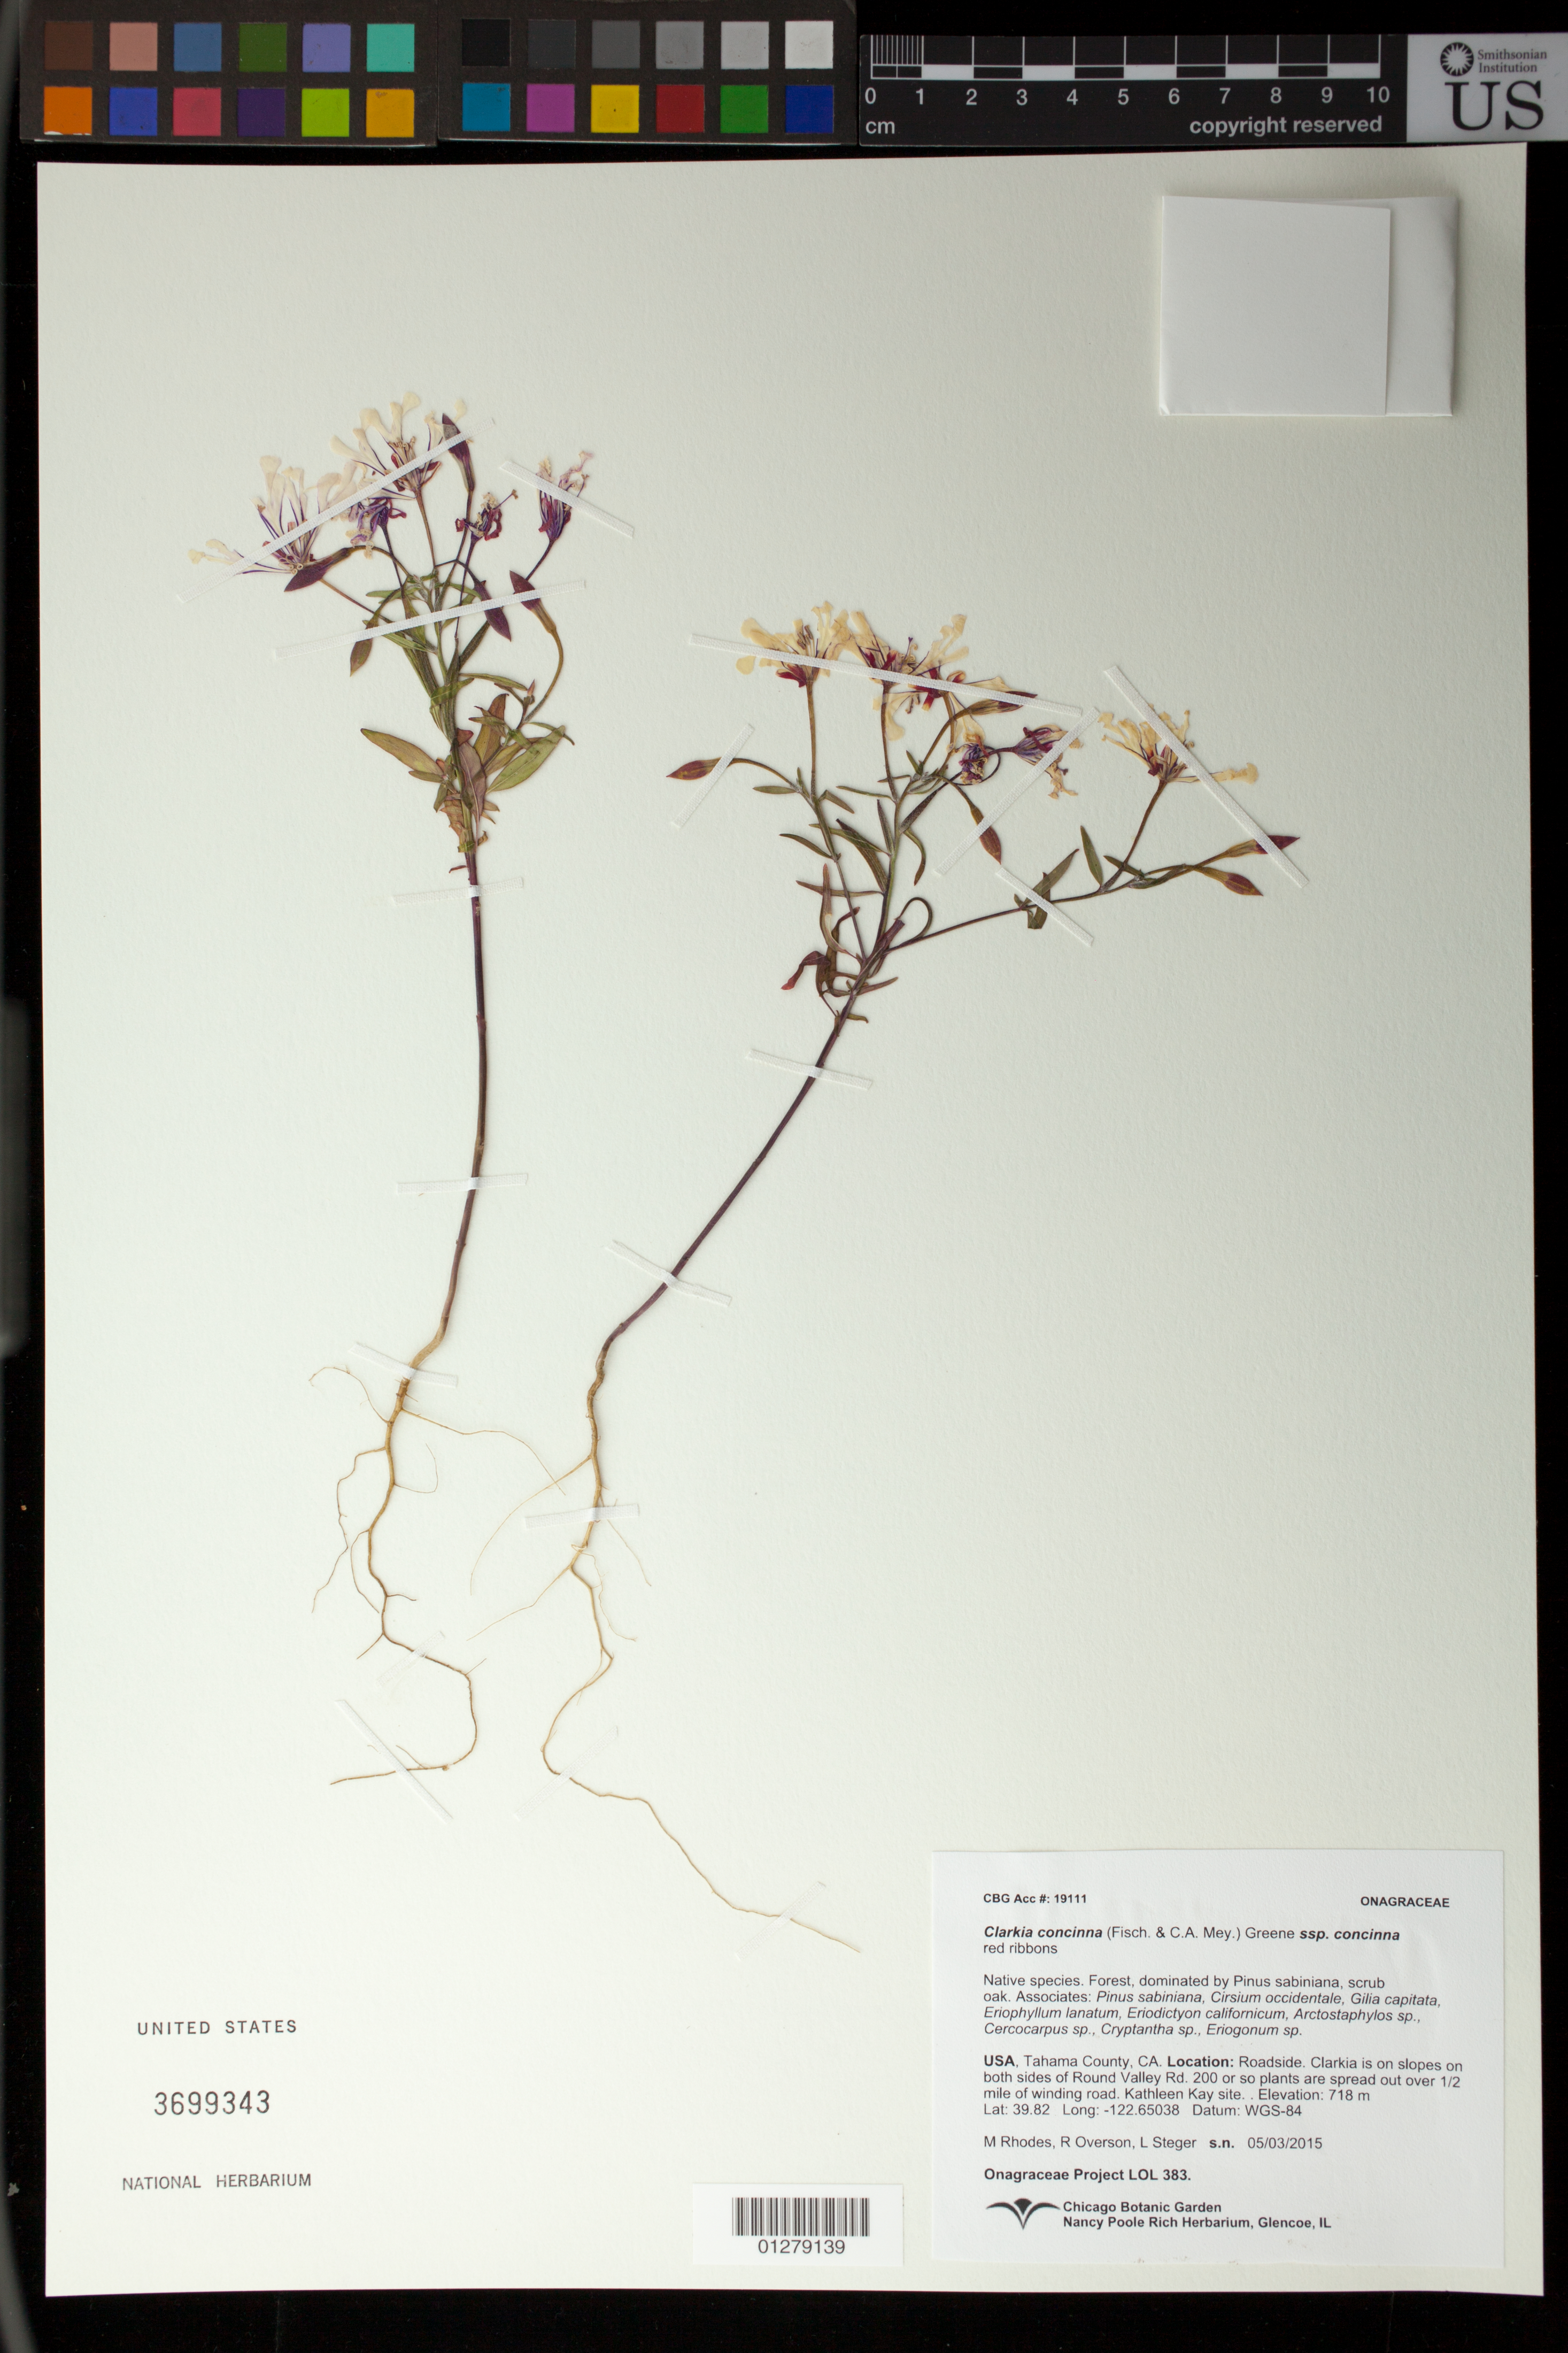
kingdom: Plantae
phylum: Tracheophyta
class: Magnoliopsida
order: Myrtales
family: Onagraceae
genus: Clarkia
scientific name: Clarkia concinna subsp. concinna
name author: (Fisch. & C.A. Mey.) Greene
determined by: Wagner, W. L., (BOT), Smithsonian Institution - National Museum of Natural History (UNITED STATES)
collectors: M. Rhodes, R. Overson & L. Steger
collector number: LOL 383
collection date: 2015-05-03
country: United States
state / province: California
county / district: Tahama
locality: Kathleen Kay site. Clarkia is on slopes on both sides of the road. Conditions were very dry this year and there were not many flowers. 200 or so plants are spread out over 1/2 mile of winding road. Early phenology, very few fruits.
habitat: Forest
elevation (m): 718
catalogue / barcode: US 3699343